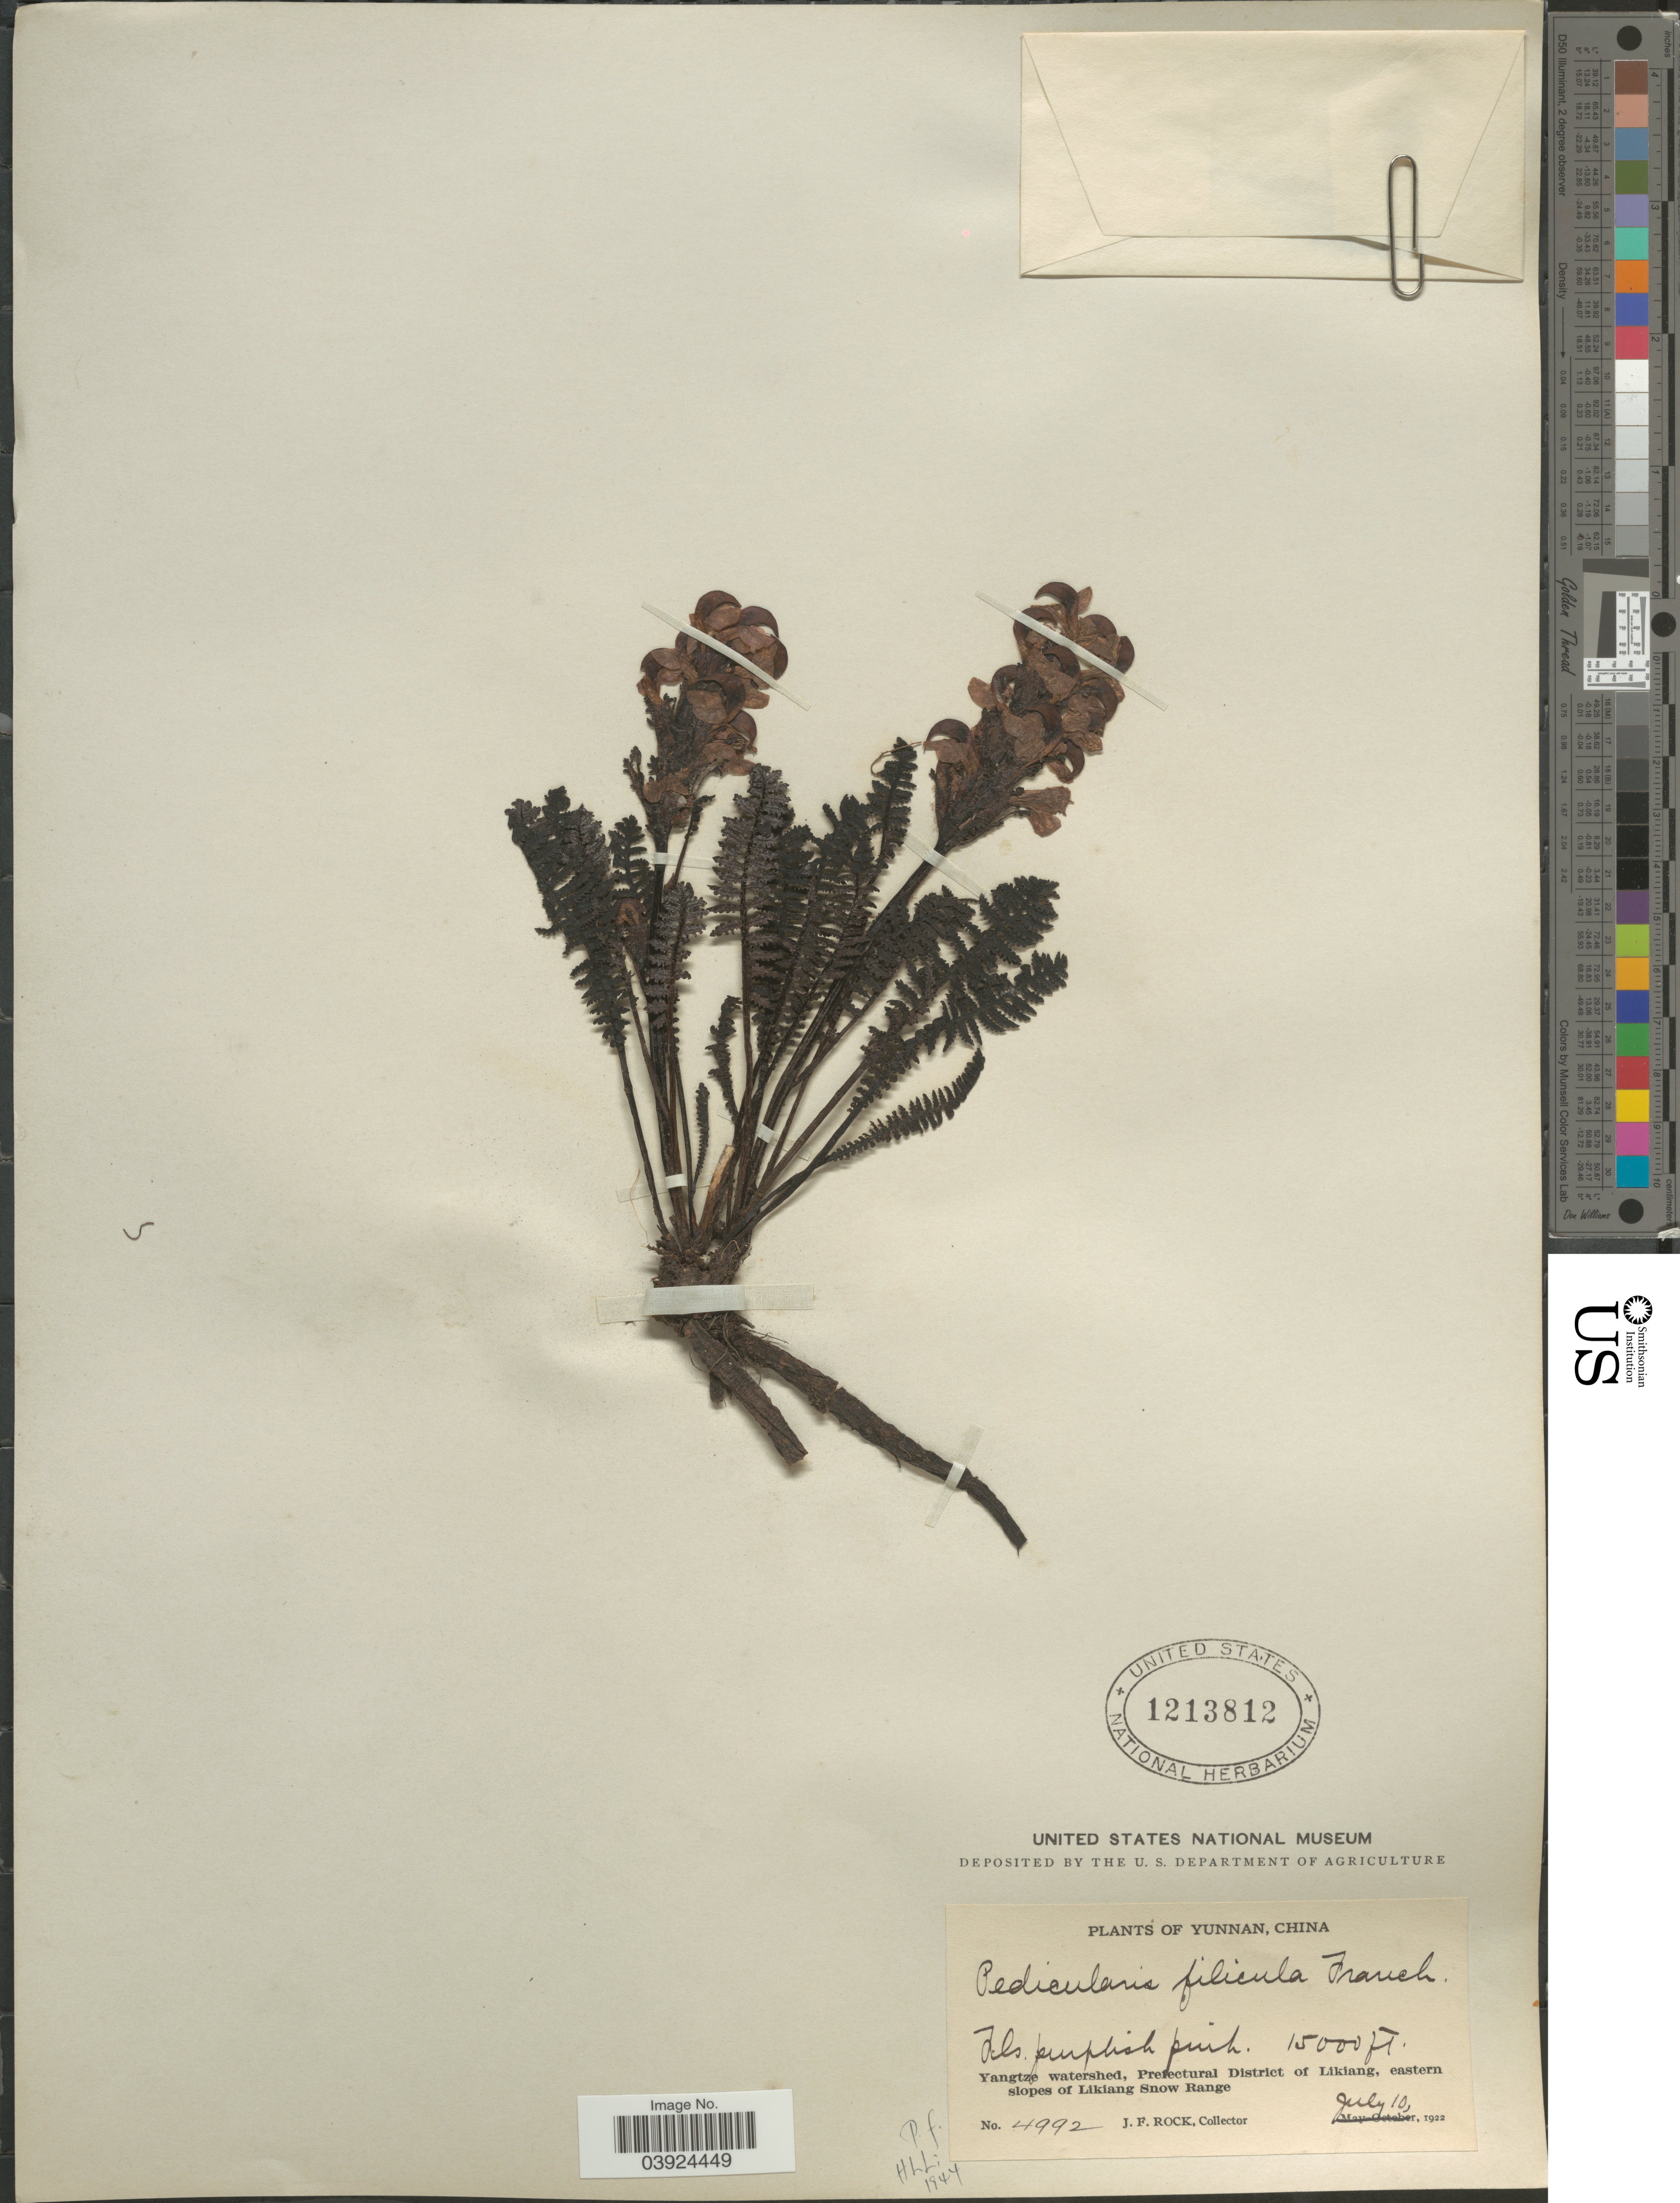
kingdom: Plantae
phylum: Tracheophyta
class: Magnoliopsida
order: Lamiales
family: Orobanchaceae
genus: Pedicularis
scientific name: Pedicularis filicula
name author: Franch. ex Maxim.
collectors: J. Rock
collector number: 4992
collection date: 1922-07-10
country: China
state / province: Yunnan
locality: Yangtze watershed, Prefectural District of Likiang, eastern slopes of Likiang Snow Range.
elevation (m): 4572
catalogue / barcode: US 1213812